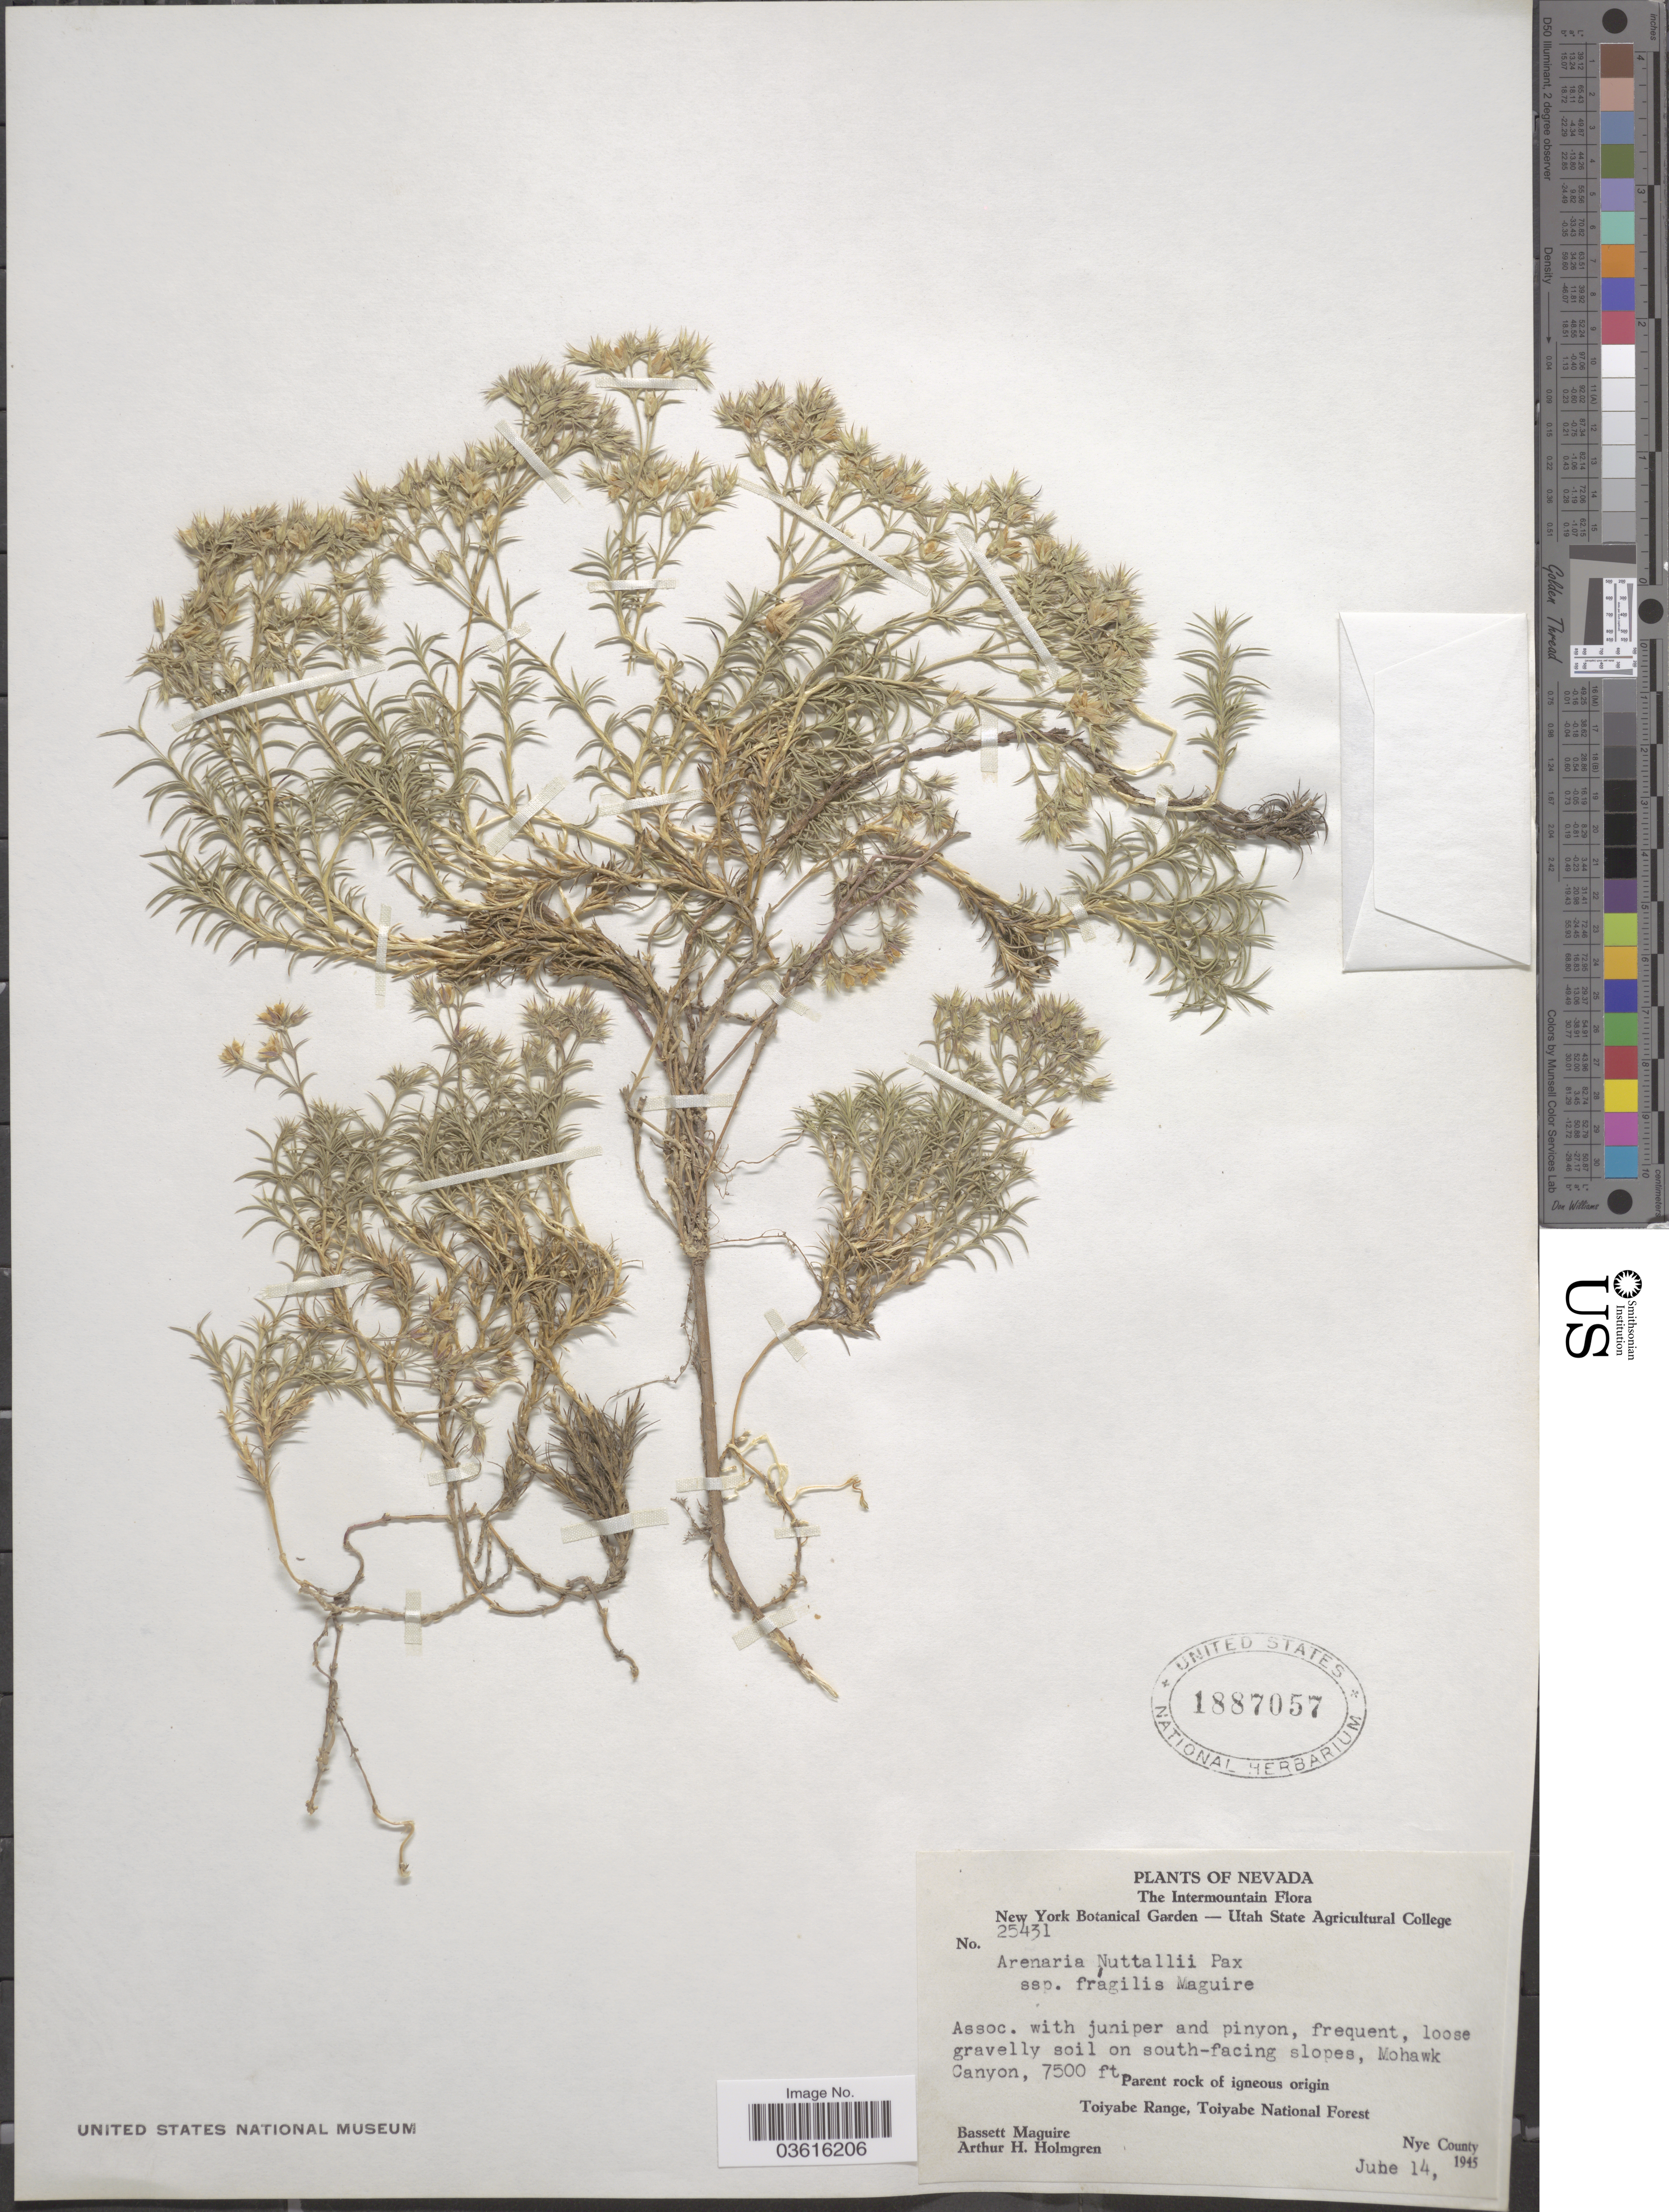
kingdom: Plantae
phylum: Tracheophyta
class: Magnoliopsida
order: Caryophyllales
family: Caryophyllaceae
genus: Minuartia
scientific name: Minuartia nuttallii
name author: (Pax) Briq.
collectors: B. Maguire & A. H. Holmgren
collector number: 25431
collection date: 1945-06-14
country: United States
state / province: Nevada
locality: The Intermountain. Mohawk Canyon. Parent rock of igneous origin. Toiyabe Range, Toiyabe National Forest. Nye County.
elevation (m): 2286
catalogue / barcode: US 1887057